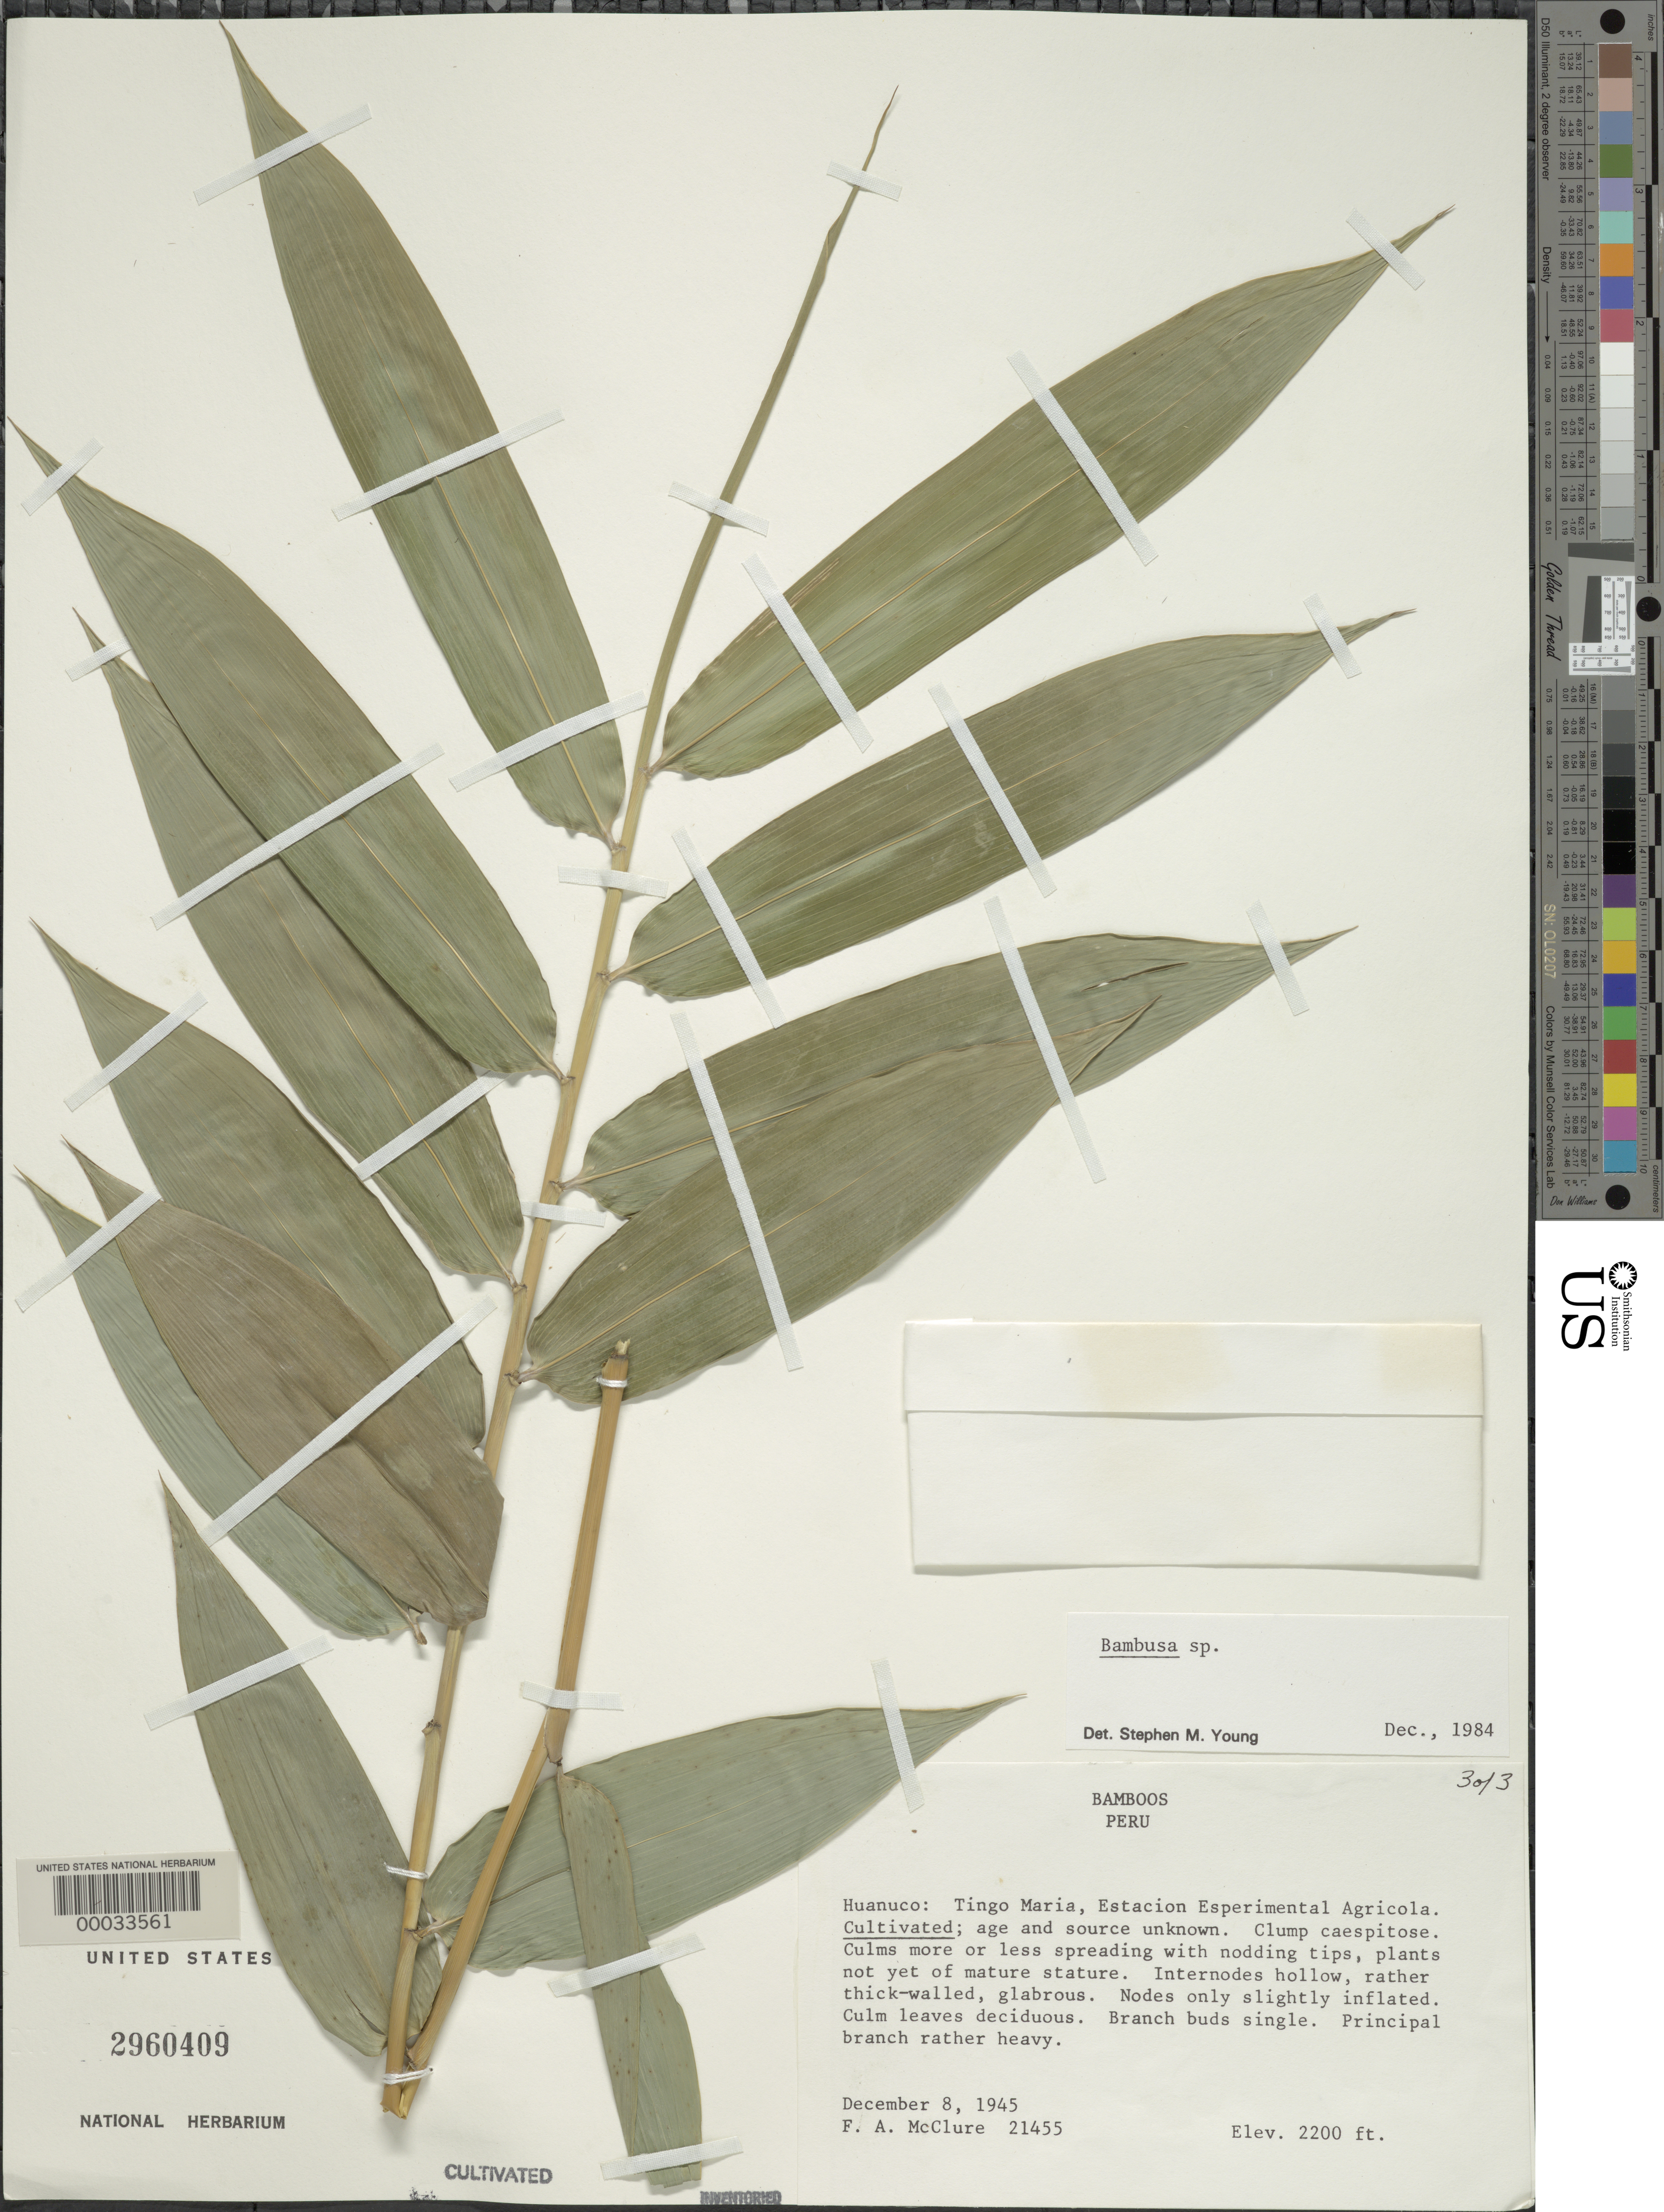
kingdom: Plantae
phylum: Tracheophyta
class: Liliopsida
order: Poales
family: Poaceae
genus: Bambusa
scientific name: Bambusa sp.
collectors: F. A. McClure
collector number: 21455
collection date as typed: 08 Dec 1945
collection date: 1945-12-08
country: Peru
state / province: Huánuco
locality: Estación Experimental Agrícola Tingo María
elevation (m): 671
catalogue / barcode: US 2960409